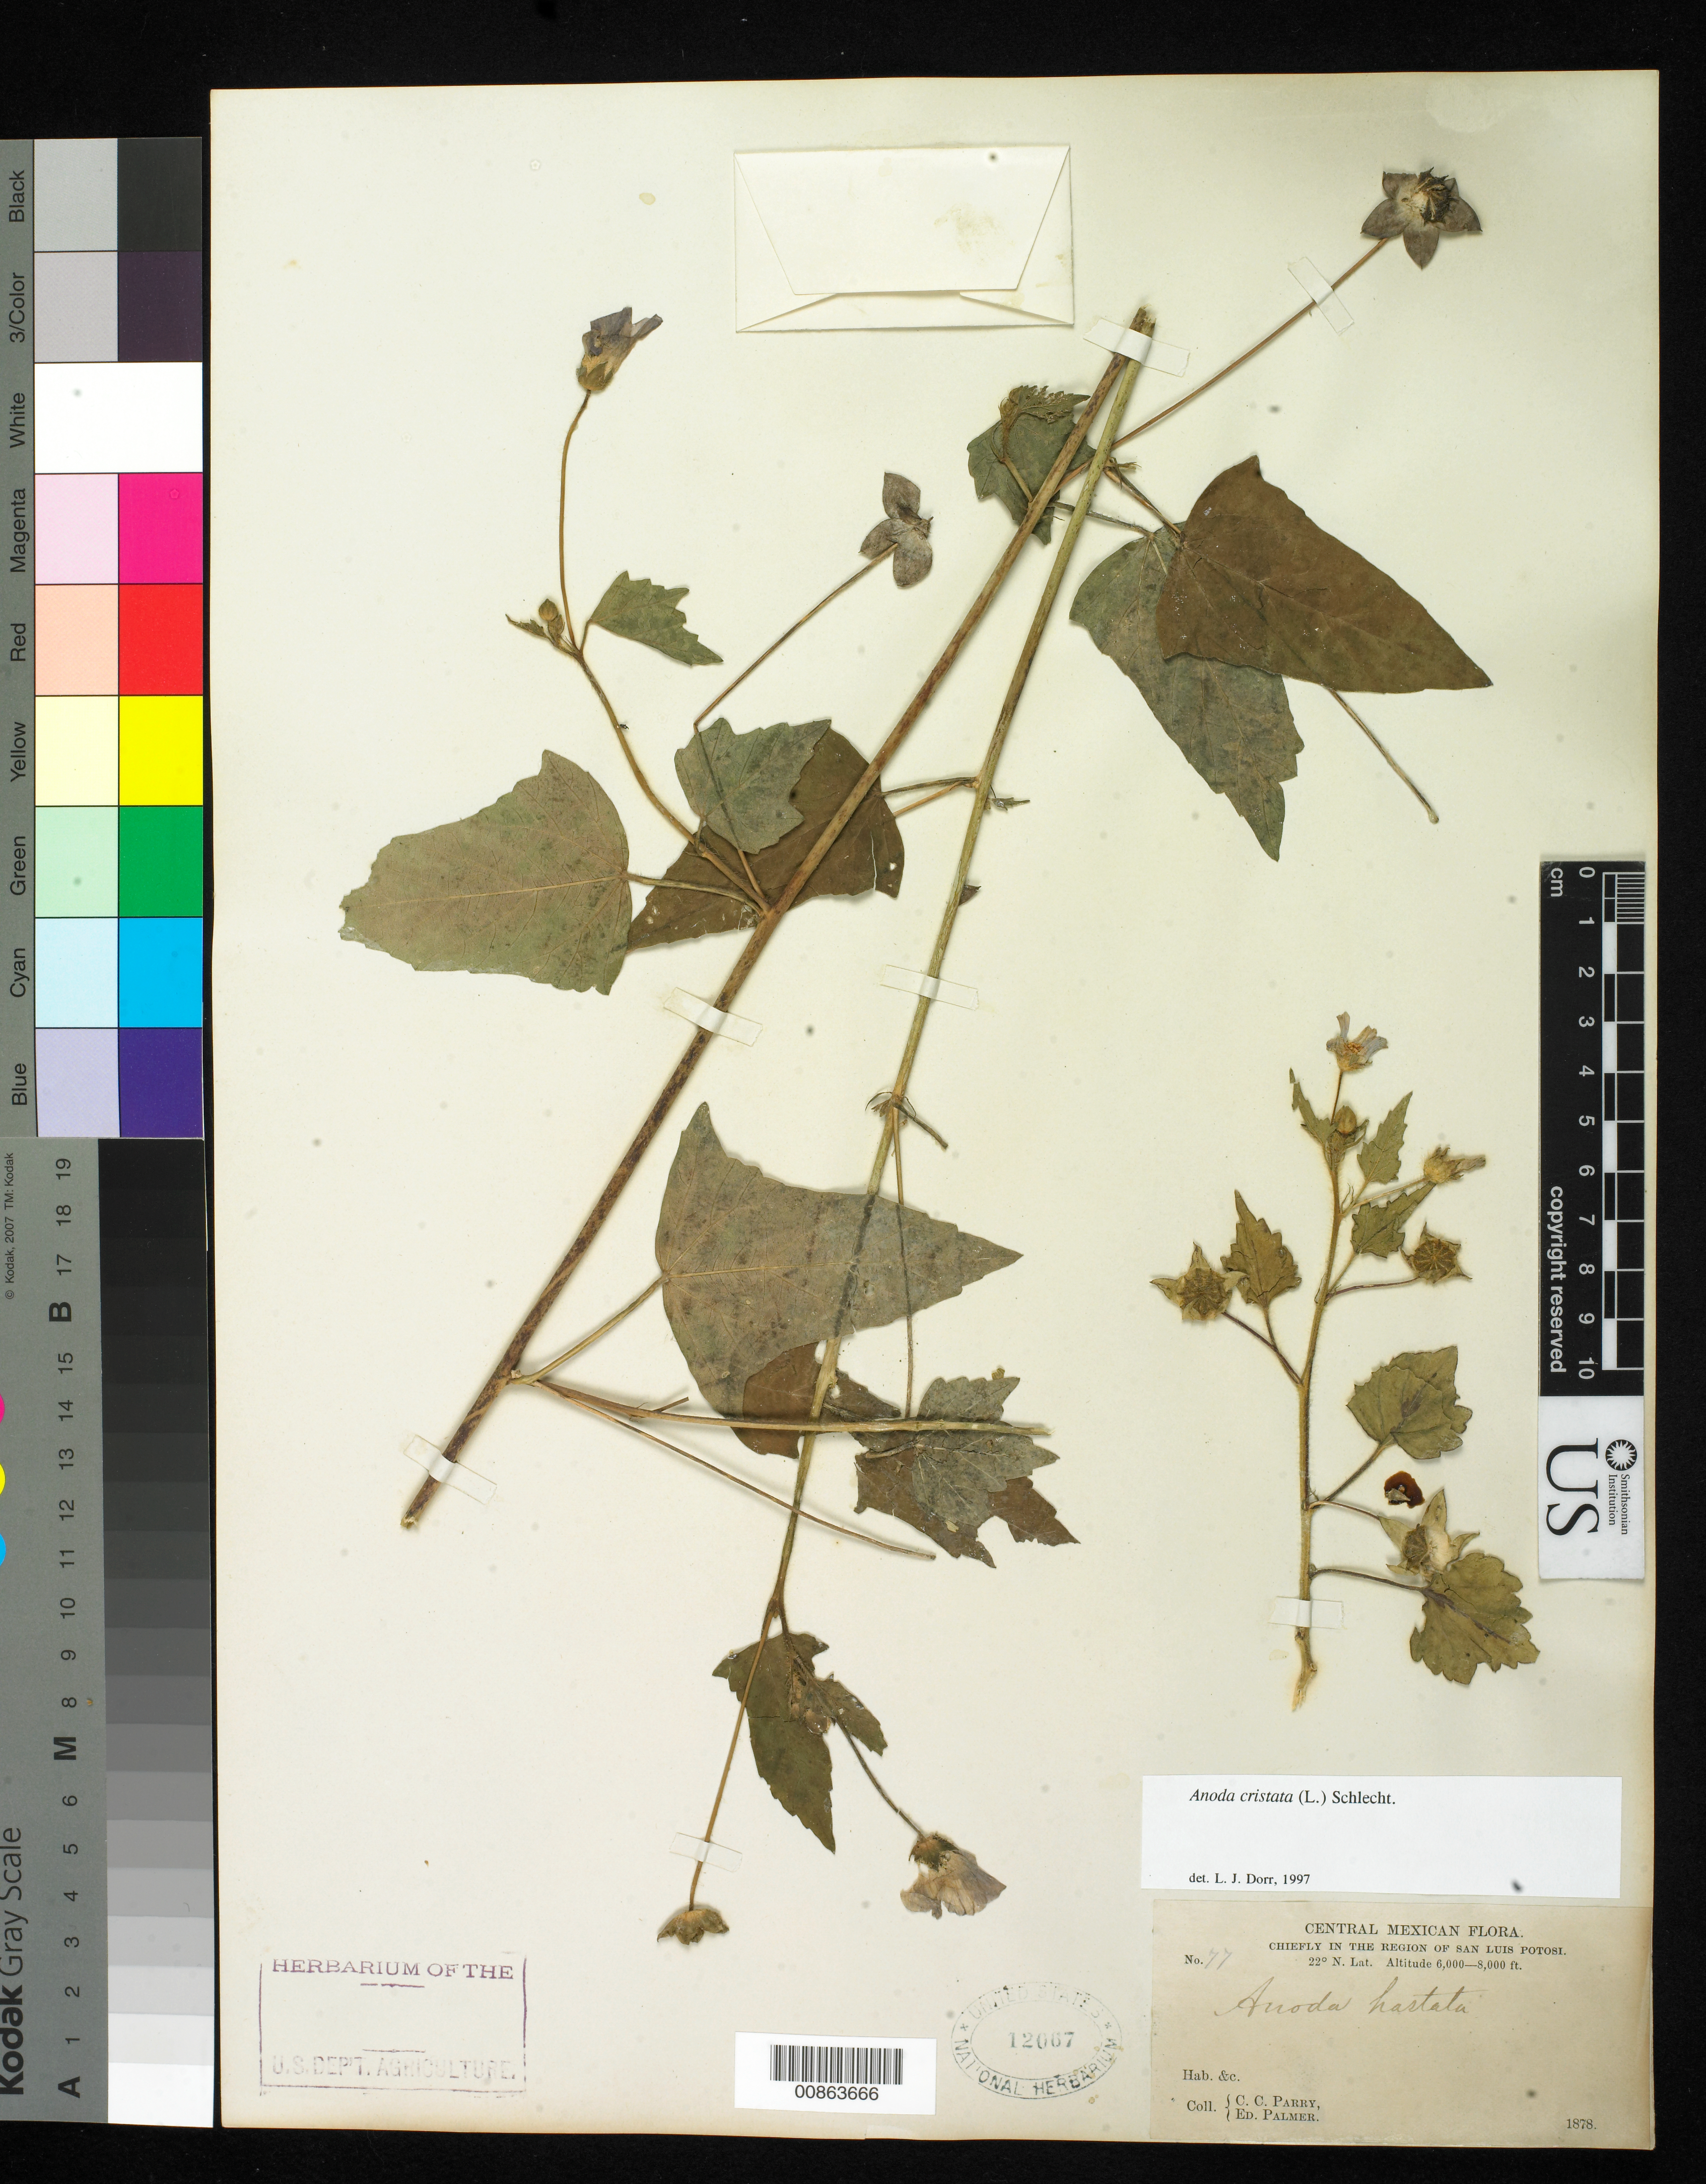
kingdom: Plantae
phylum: Tracheophyta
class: Magnoliopsida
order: Malvales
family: Malvaceae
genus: Anoda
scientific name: Anoda cristata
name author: (L.) Schltdl.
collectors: C. C. Parry & E. Palmer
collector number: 77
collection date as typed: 1878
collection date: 1878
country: Mexico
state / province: San Luis Potosí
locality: Chiefly in the region of San Luis Potosí,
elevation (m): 1829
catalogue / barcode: US 12067